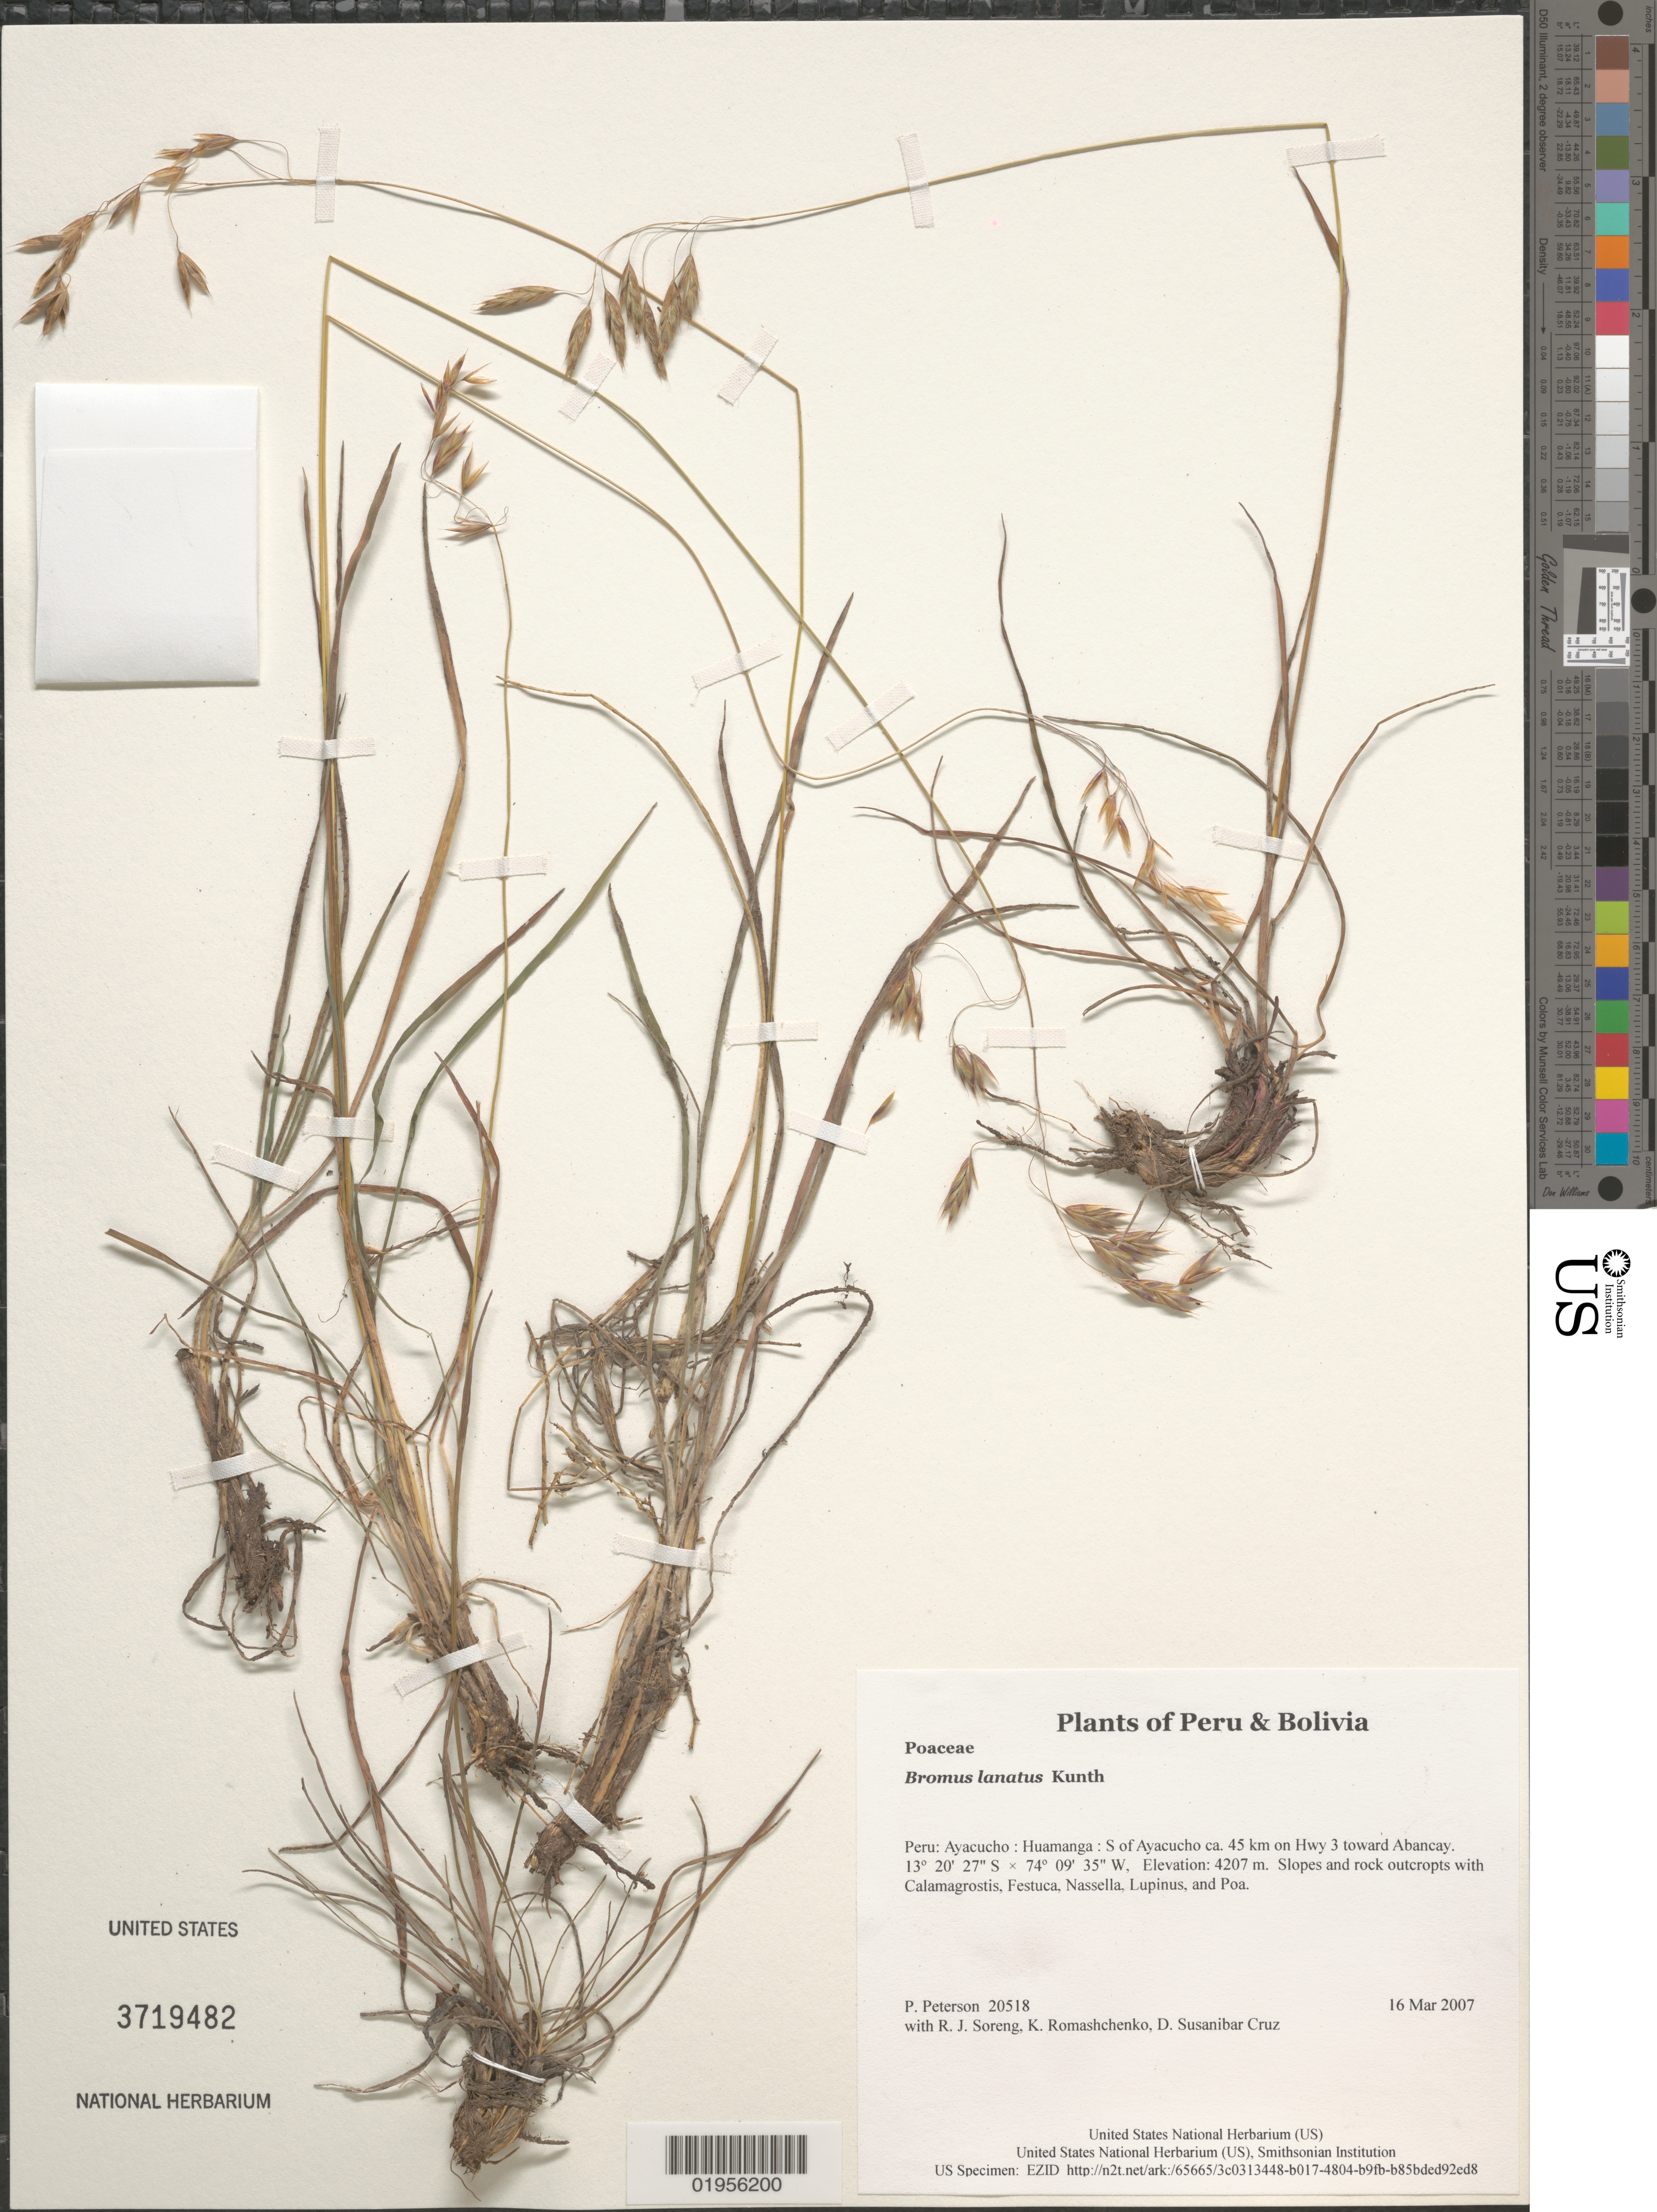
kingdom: Plantae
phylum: Tracheophyta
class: Liliopsida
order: Poales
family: Poaceae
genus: Bromus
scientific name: Bromus lanatus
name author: Kunth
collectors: P. M. Peterson, R. J. Soreng, K. Romashchenko & D. Susanibar Cruz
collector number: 20518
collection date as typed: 16 Mar 2007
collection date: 2007-03-16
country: Peru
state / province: Ayacucho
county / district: Huamanga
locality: S of Ayacucho ca. 45 km on Hwy 3 toward Abancay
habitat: Slopes and rock outcropts with Calamagrostis, Festuca, Nassella, Lupinus, and Poa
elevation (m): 4207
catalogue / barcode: US 3719482